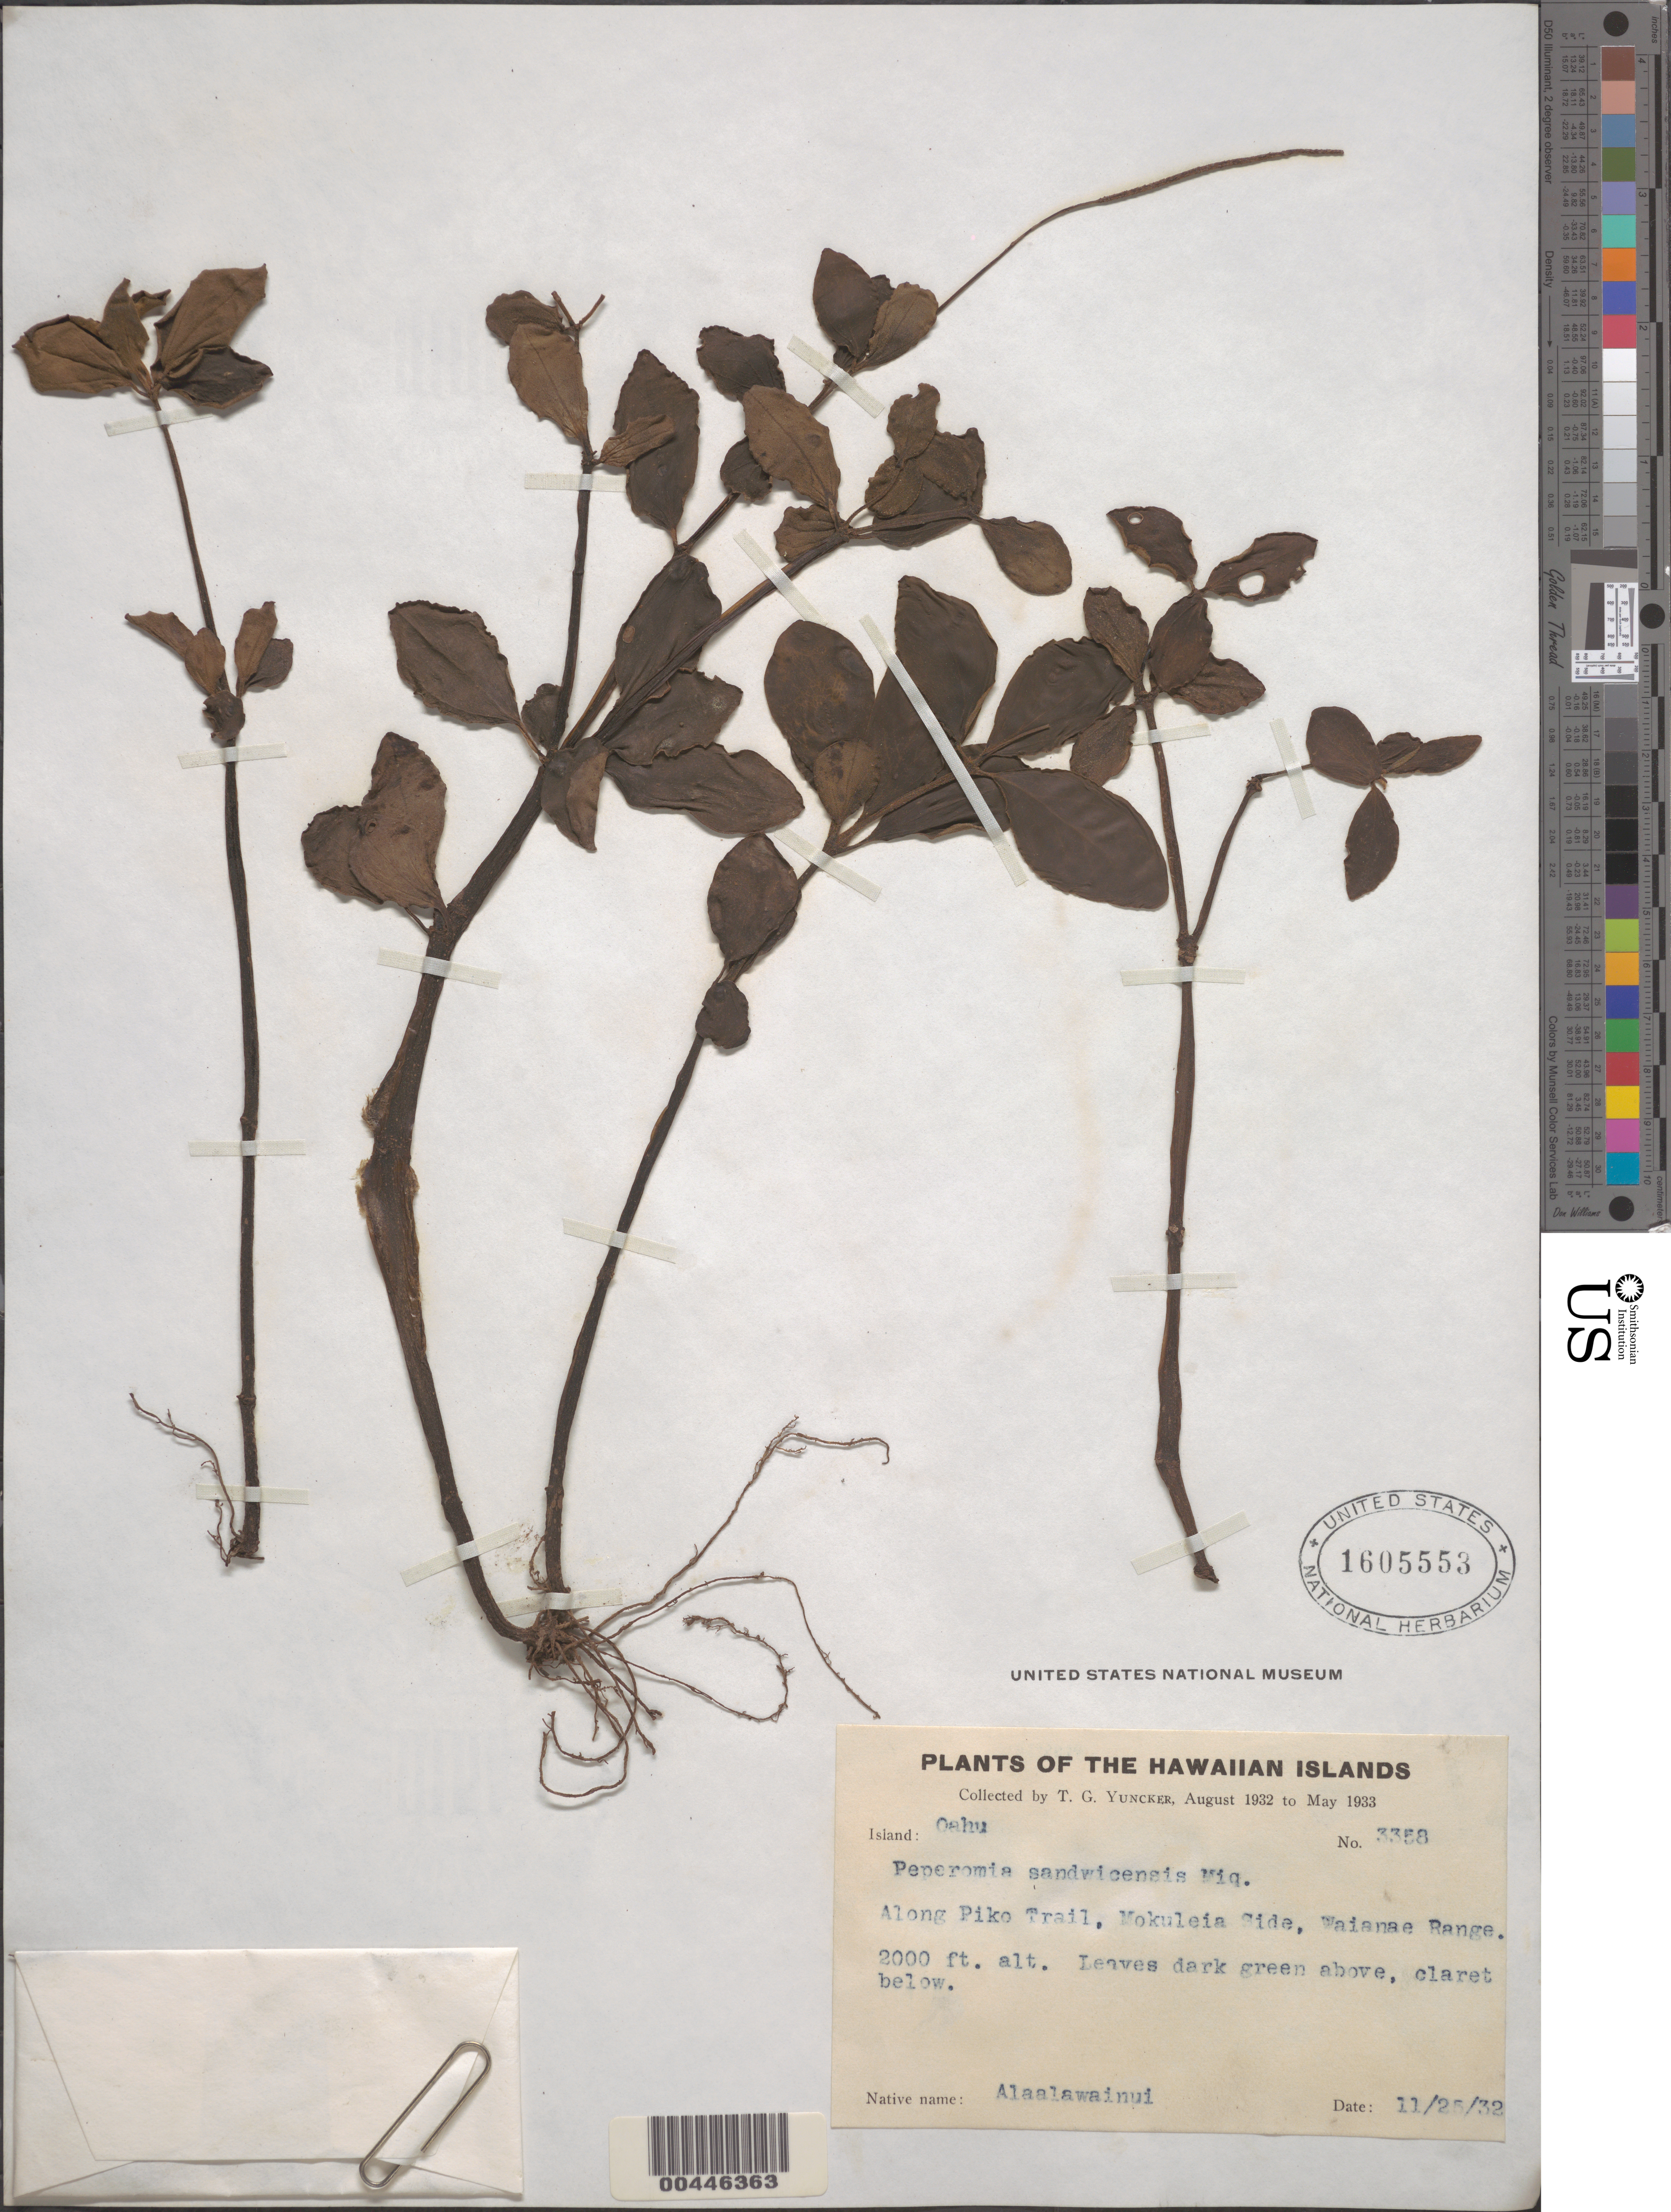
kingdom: Plantae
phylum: Tracheophyta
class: Magnoliopsida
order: Piperales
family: Piperaceae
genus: Peperomia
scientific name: Peperomia sandwicensis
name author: Miq.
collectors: T. G. Yuncker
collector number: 3358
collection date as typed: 25 Nov 1932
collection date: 1932-11-25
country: United States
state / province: Hawaii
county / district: Honolulu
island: Oahu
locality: Along Piko Trail, Mokuleia side, Waianae Range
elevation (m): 610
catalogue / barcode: US 1605553